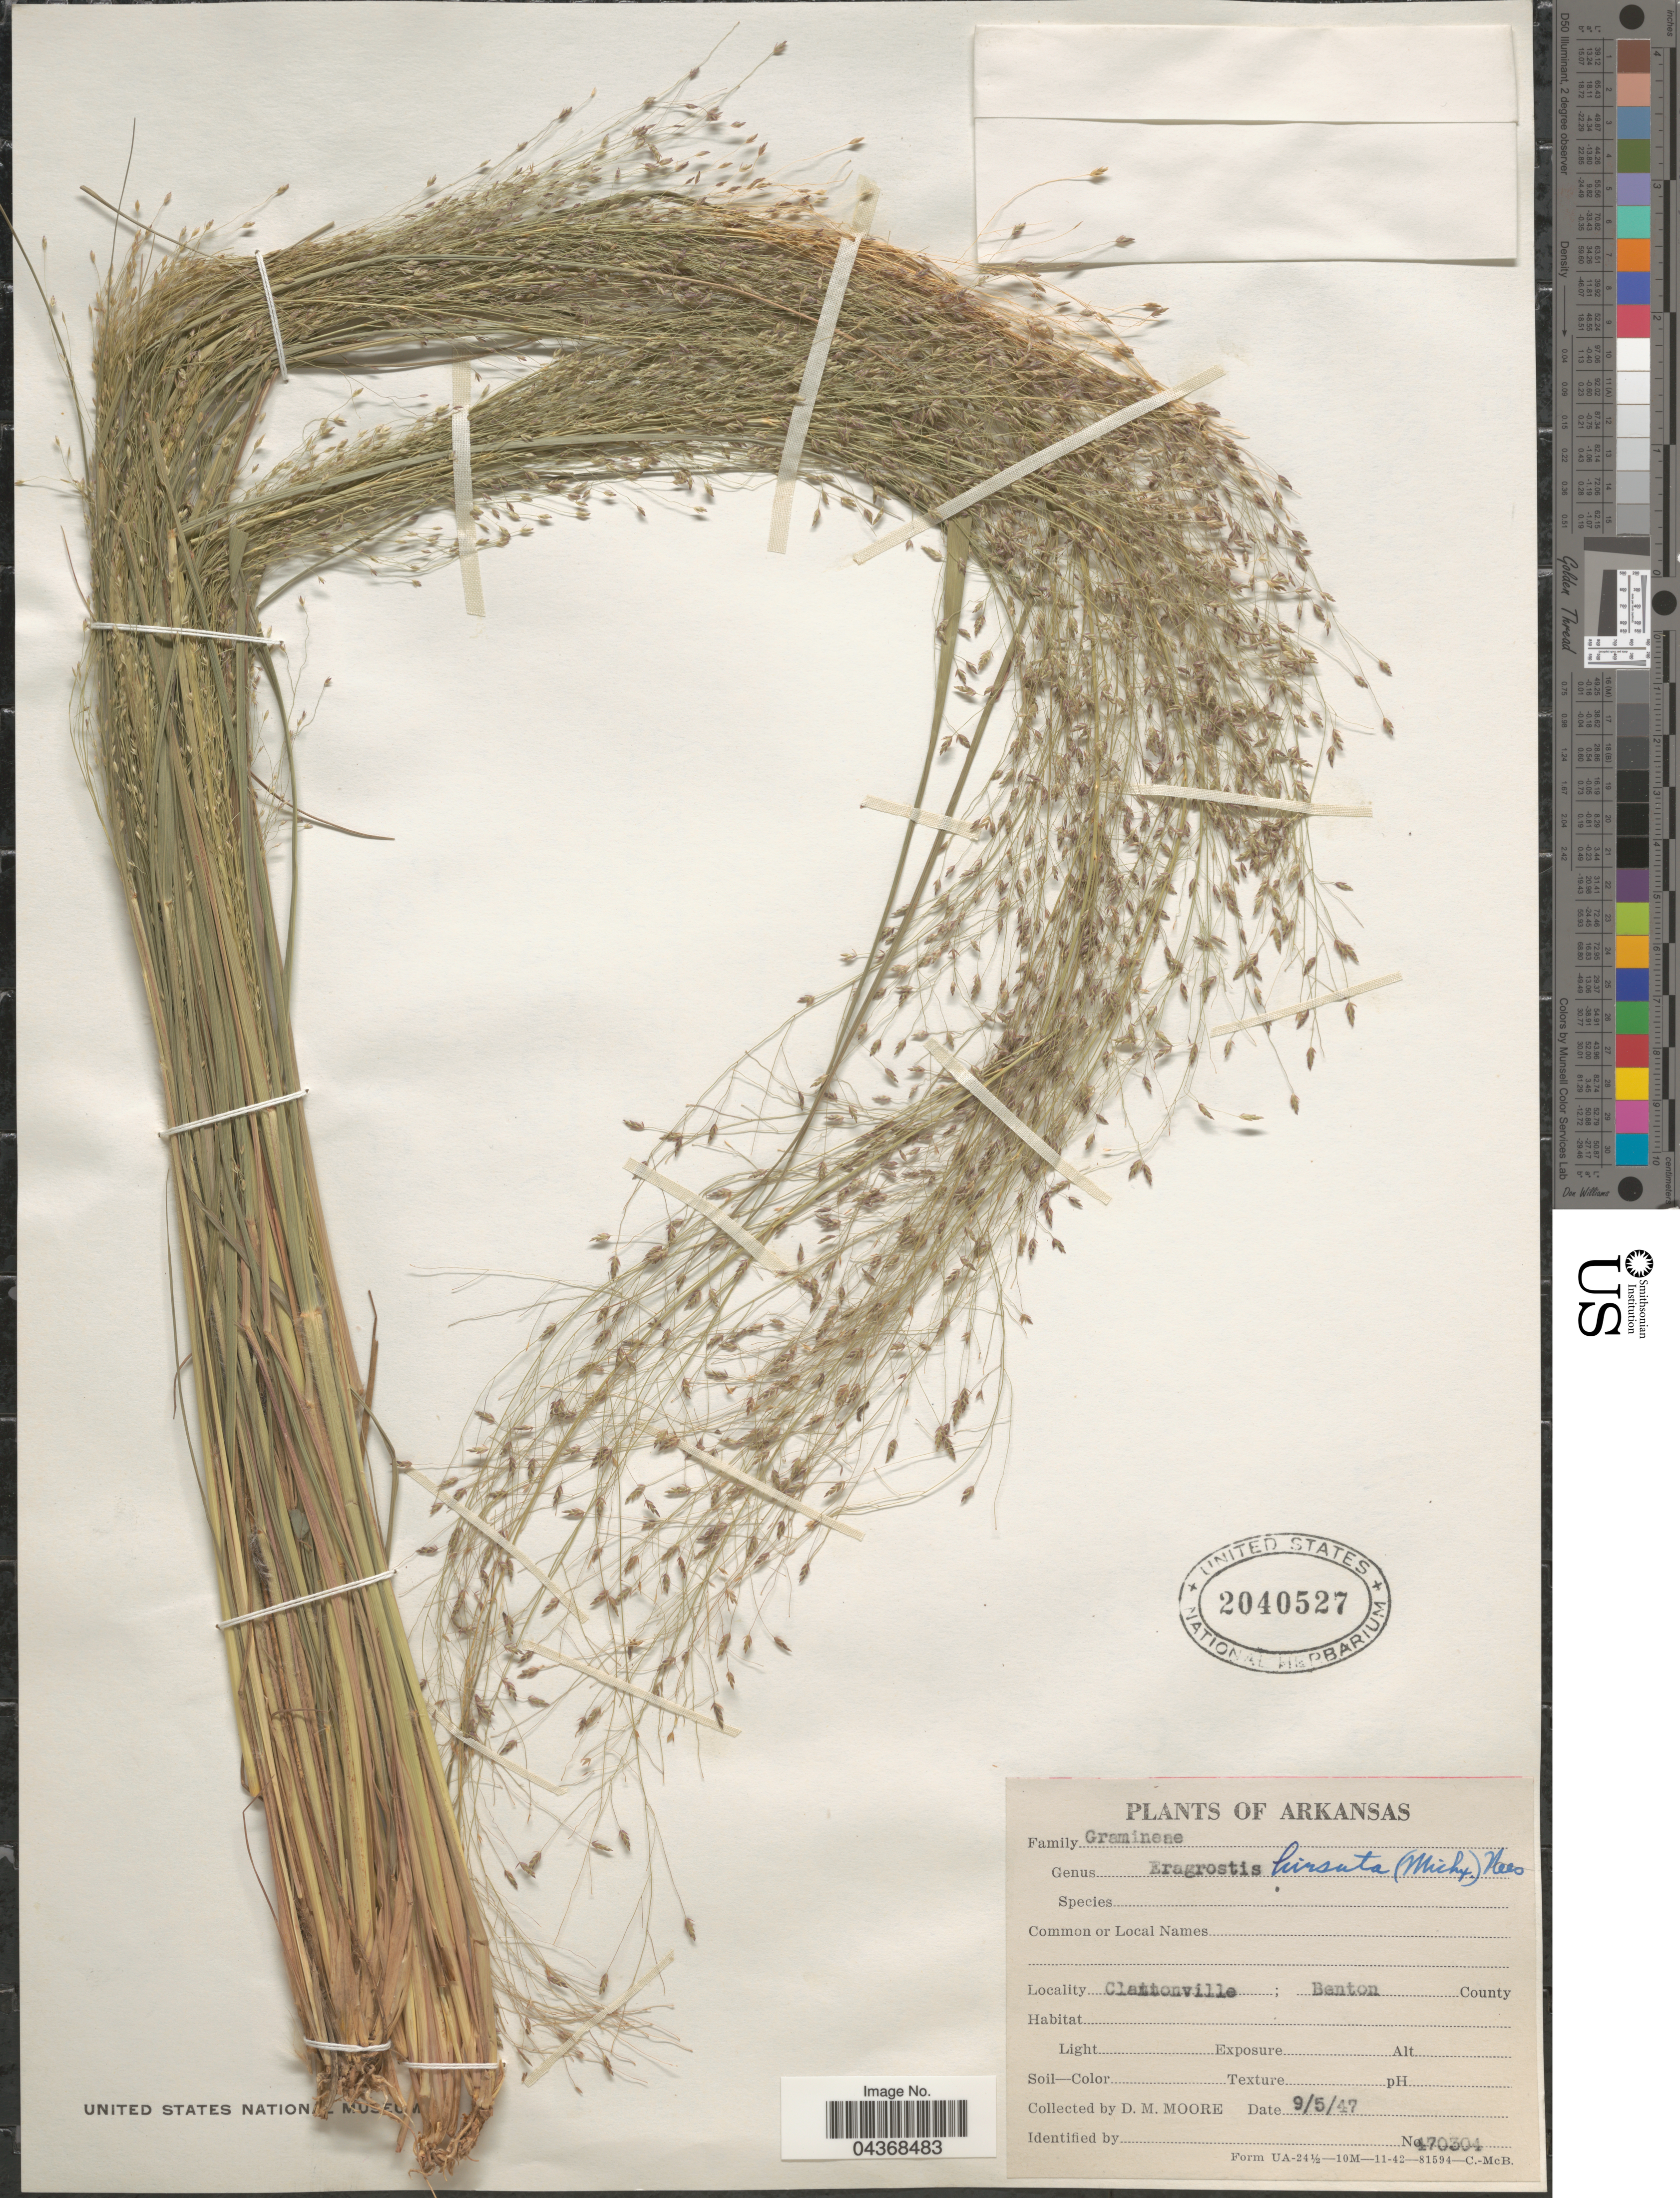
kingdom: Plantae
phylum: Tracheophyta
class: Liliopsida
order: Poales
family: Poaceae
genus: Eragrostis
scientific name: Eragrostis hirsuta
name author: (Michx.) Nees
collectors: D. Moore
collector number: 470304*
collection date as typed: Transcribed d/m/y: 5/9/47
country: United States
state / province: Arkansas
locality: Clantonville; Benton County.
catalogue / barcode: US 2040527